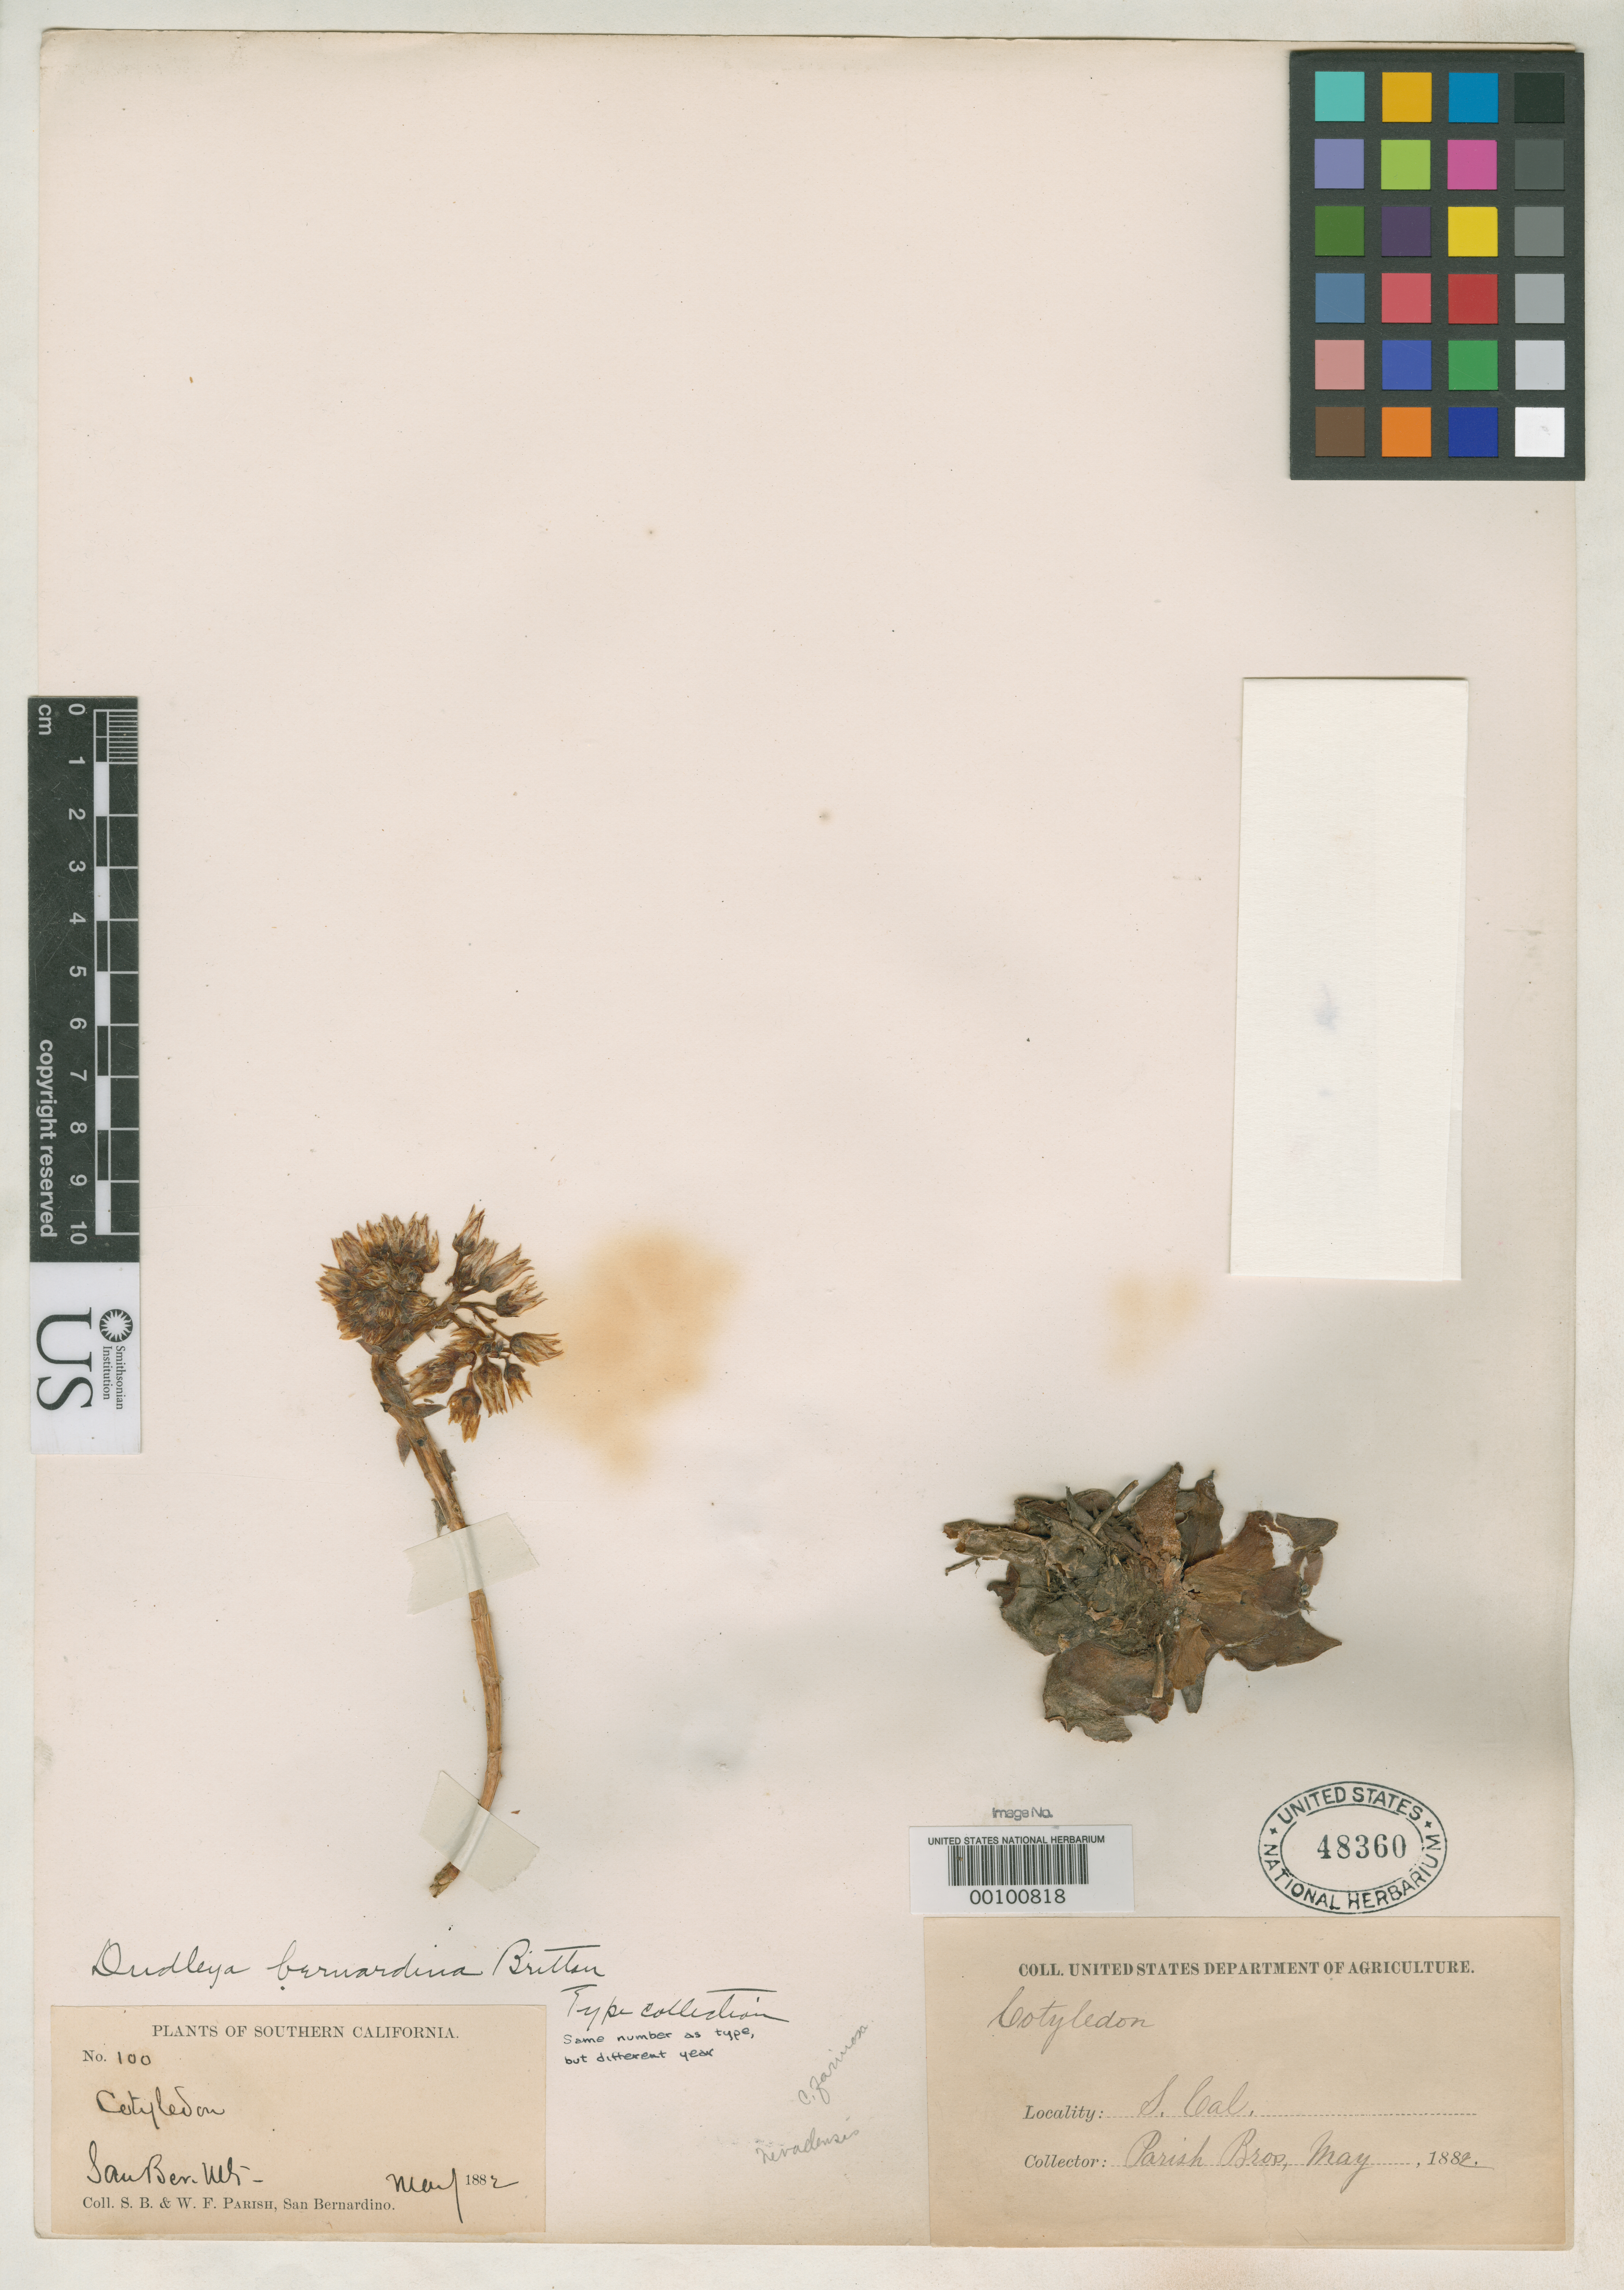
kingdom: Plantae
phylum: Tracheophyta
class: Magnoliopsida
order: Saxifragales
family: Crassulaceae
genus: Dudleya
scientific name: Dudleya bernardina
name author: Britton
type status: Isotype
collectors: S. B. Parish & W. F. Parish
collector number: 100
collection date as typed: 1881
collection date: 1881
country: United States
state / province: California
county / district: San Bernardino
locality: San Bernardino Mts.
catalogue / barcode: US 48360